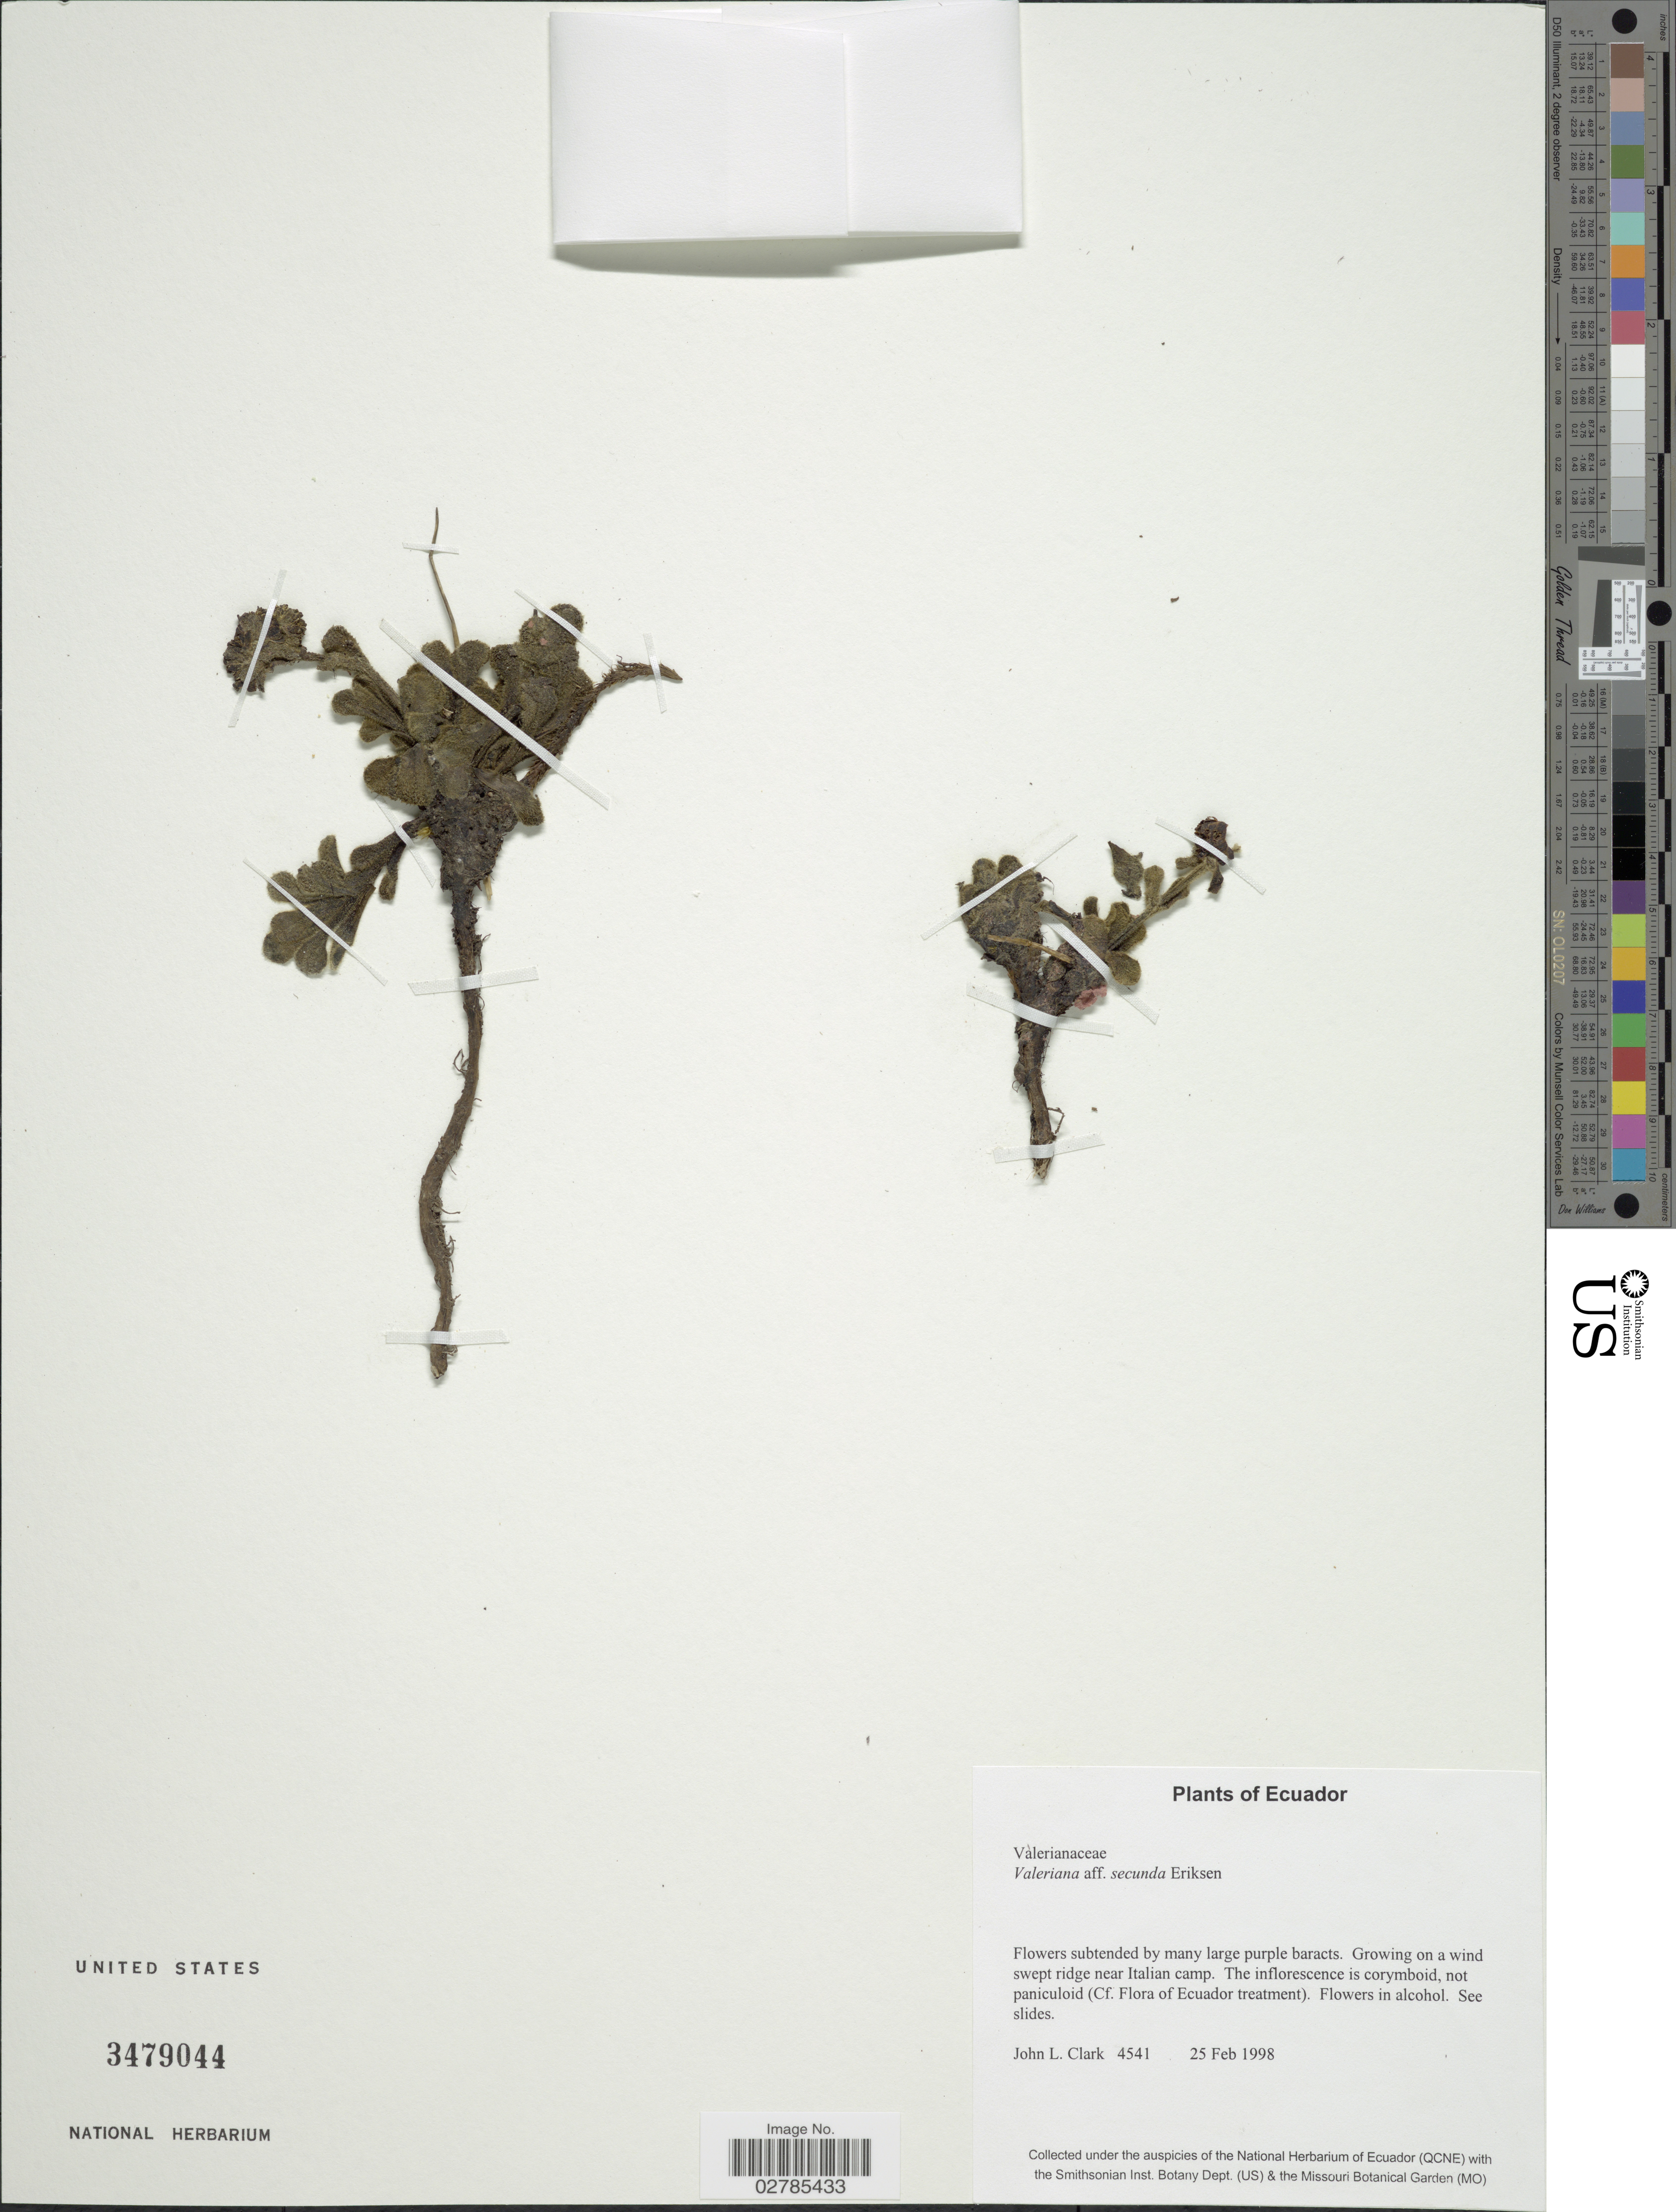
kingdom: Plantae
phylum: Tracheophyta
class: Magnoliopsida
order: Dipsacales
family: Caprifoliaceae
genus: Valeriana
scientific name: Valeriana secunda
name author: B. Eriksen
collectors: J. L. Clark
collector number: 4541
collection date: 1998-02-25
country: Ecuador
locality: Growing on a wind swept ridge near Italian camp.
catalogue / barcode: US 3479044